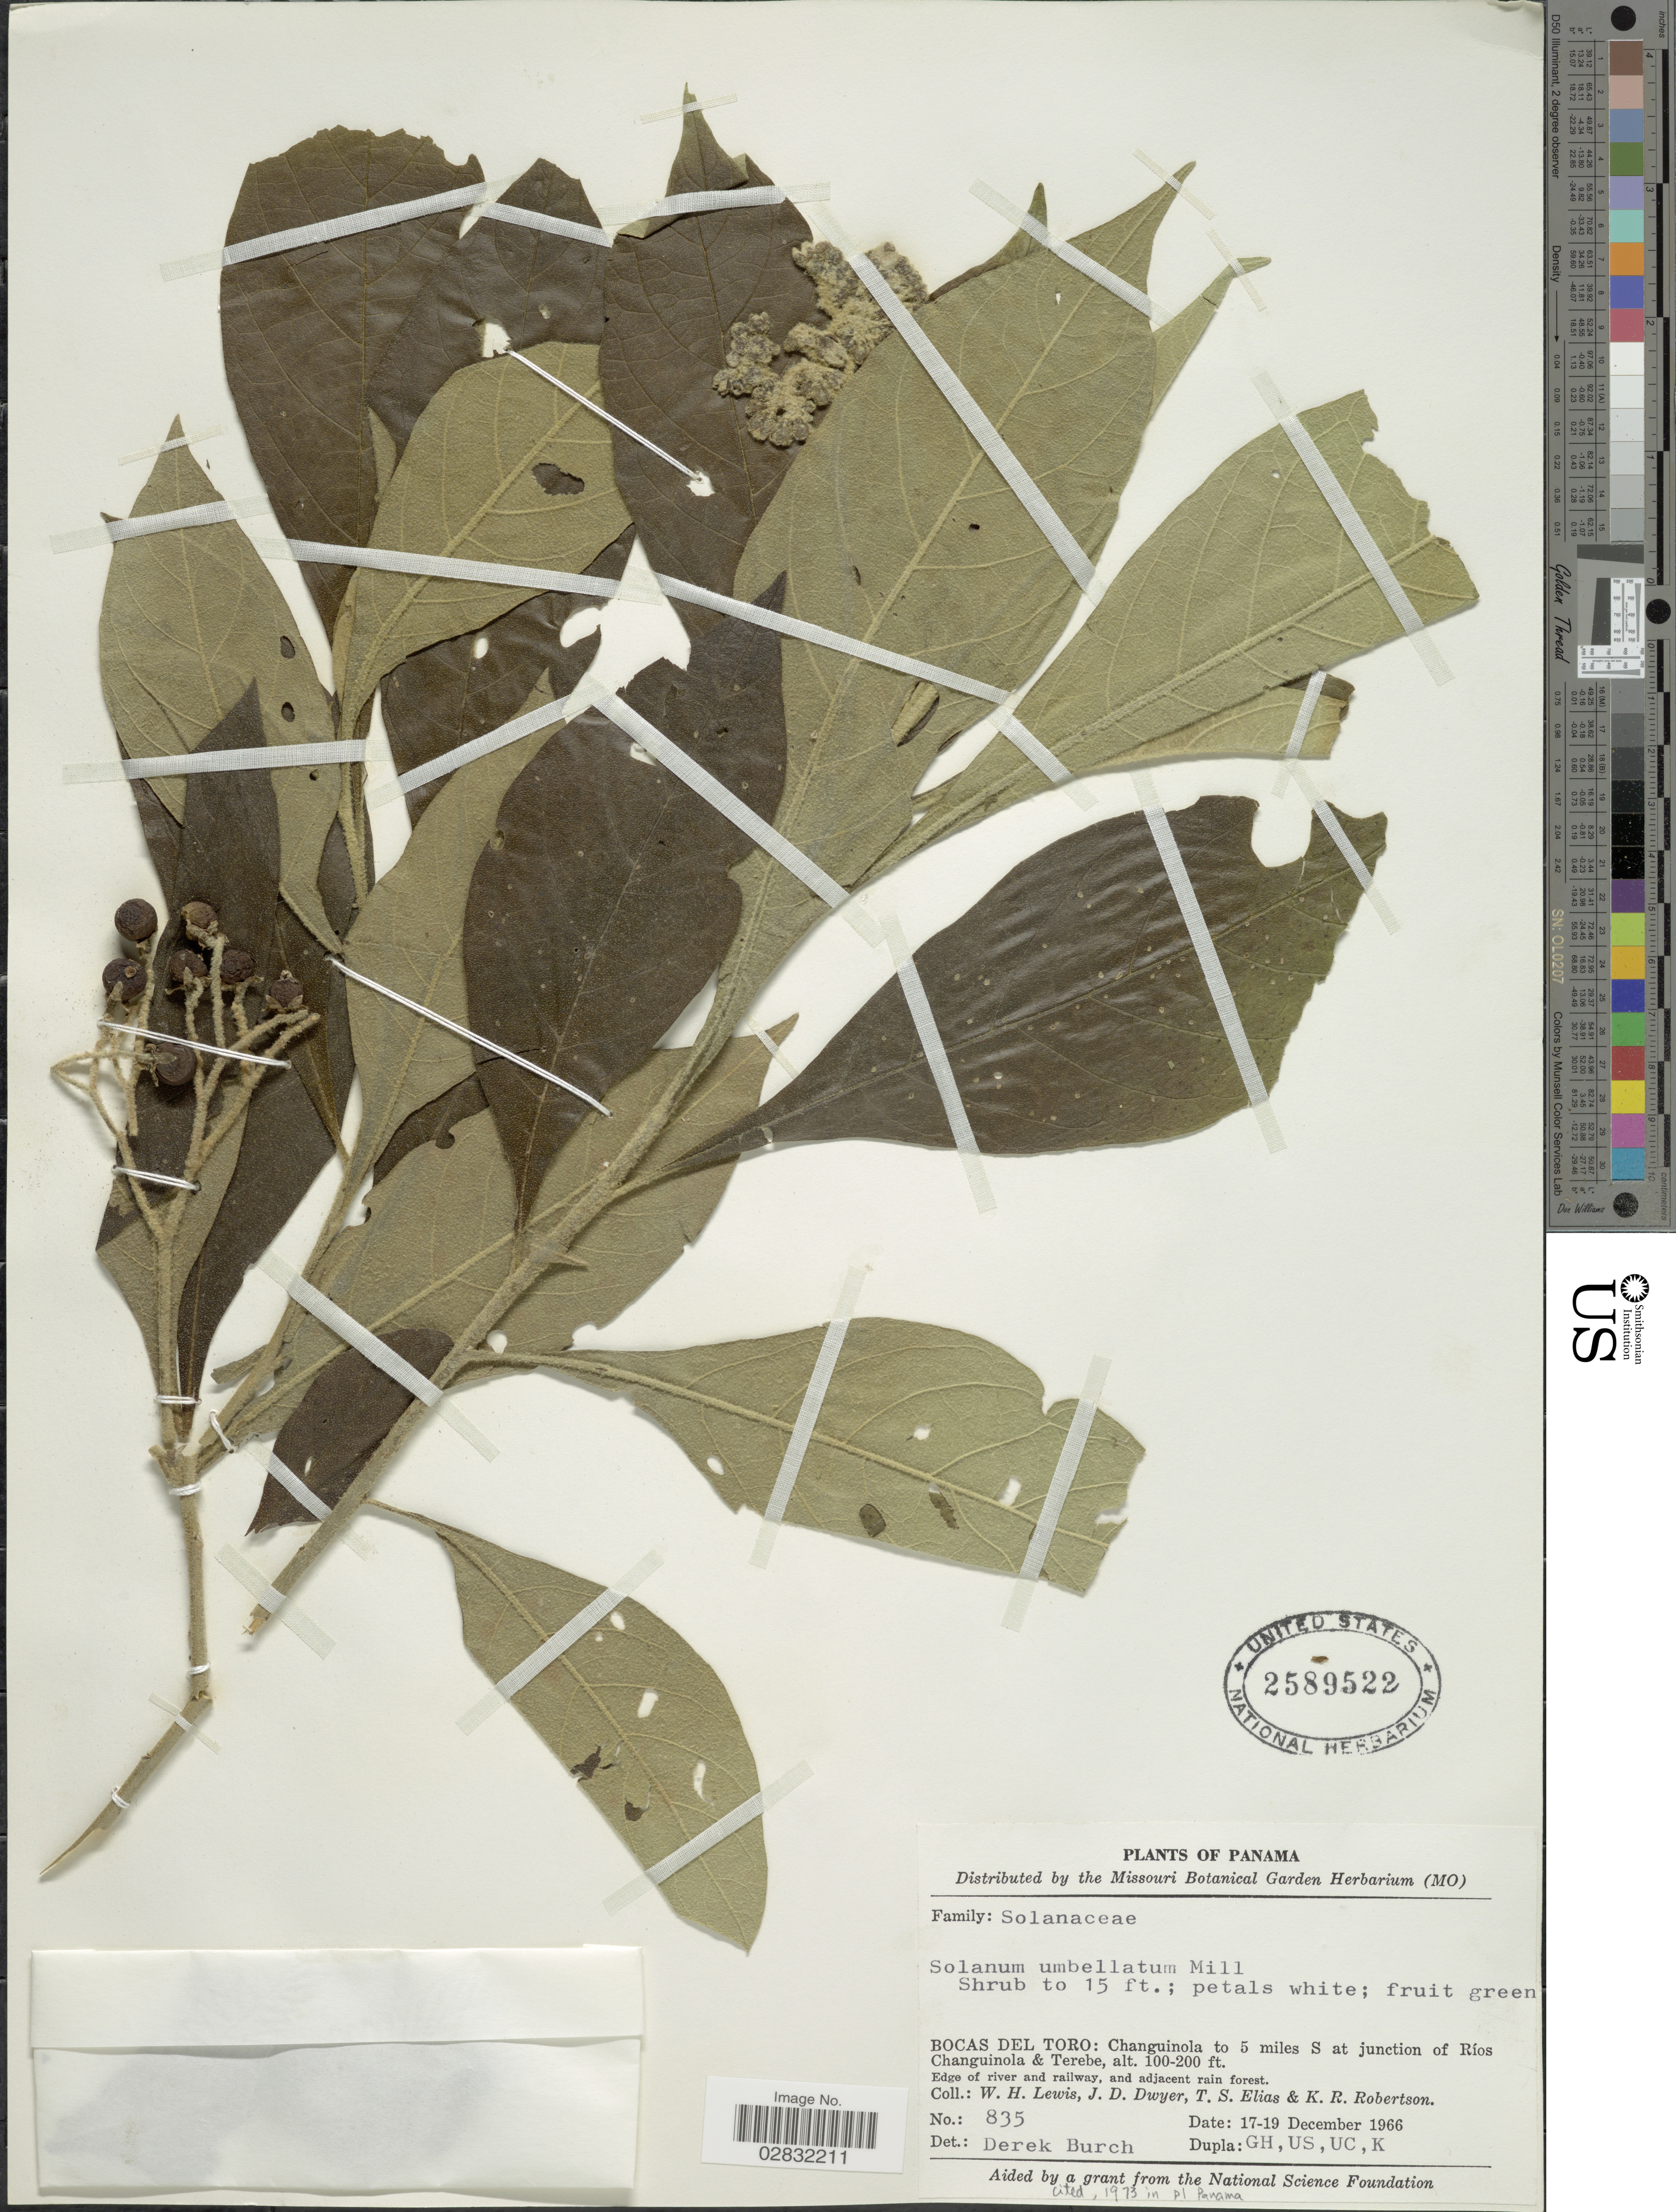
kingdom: Plantae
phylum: Tracheophyta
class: Magnoliopsida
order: Solanales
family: Solanaceae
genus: Solanum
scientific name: Solanum umbellatum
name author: Mill.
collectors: W. H. Lewis, J. D. Dwyer, T. S. Elias & K. Robertson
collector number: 835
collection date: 1966-12-17/1966-12-19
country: Panama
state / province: Bocas del Toro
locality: Bocas del Toro: Changuinola to 5 miles S at junction of Ríos Changuinola & Terebe, Edge of river and railway, and adjacent rain forest.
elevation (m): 30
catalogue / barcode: US 2589522